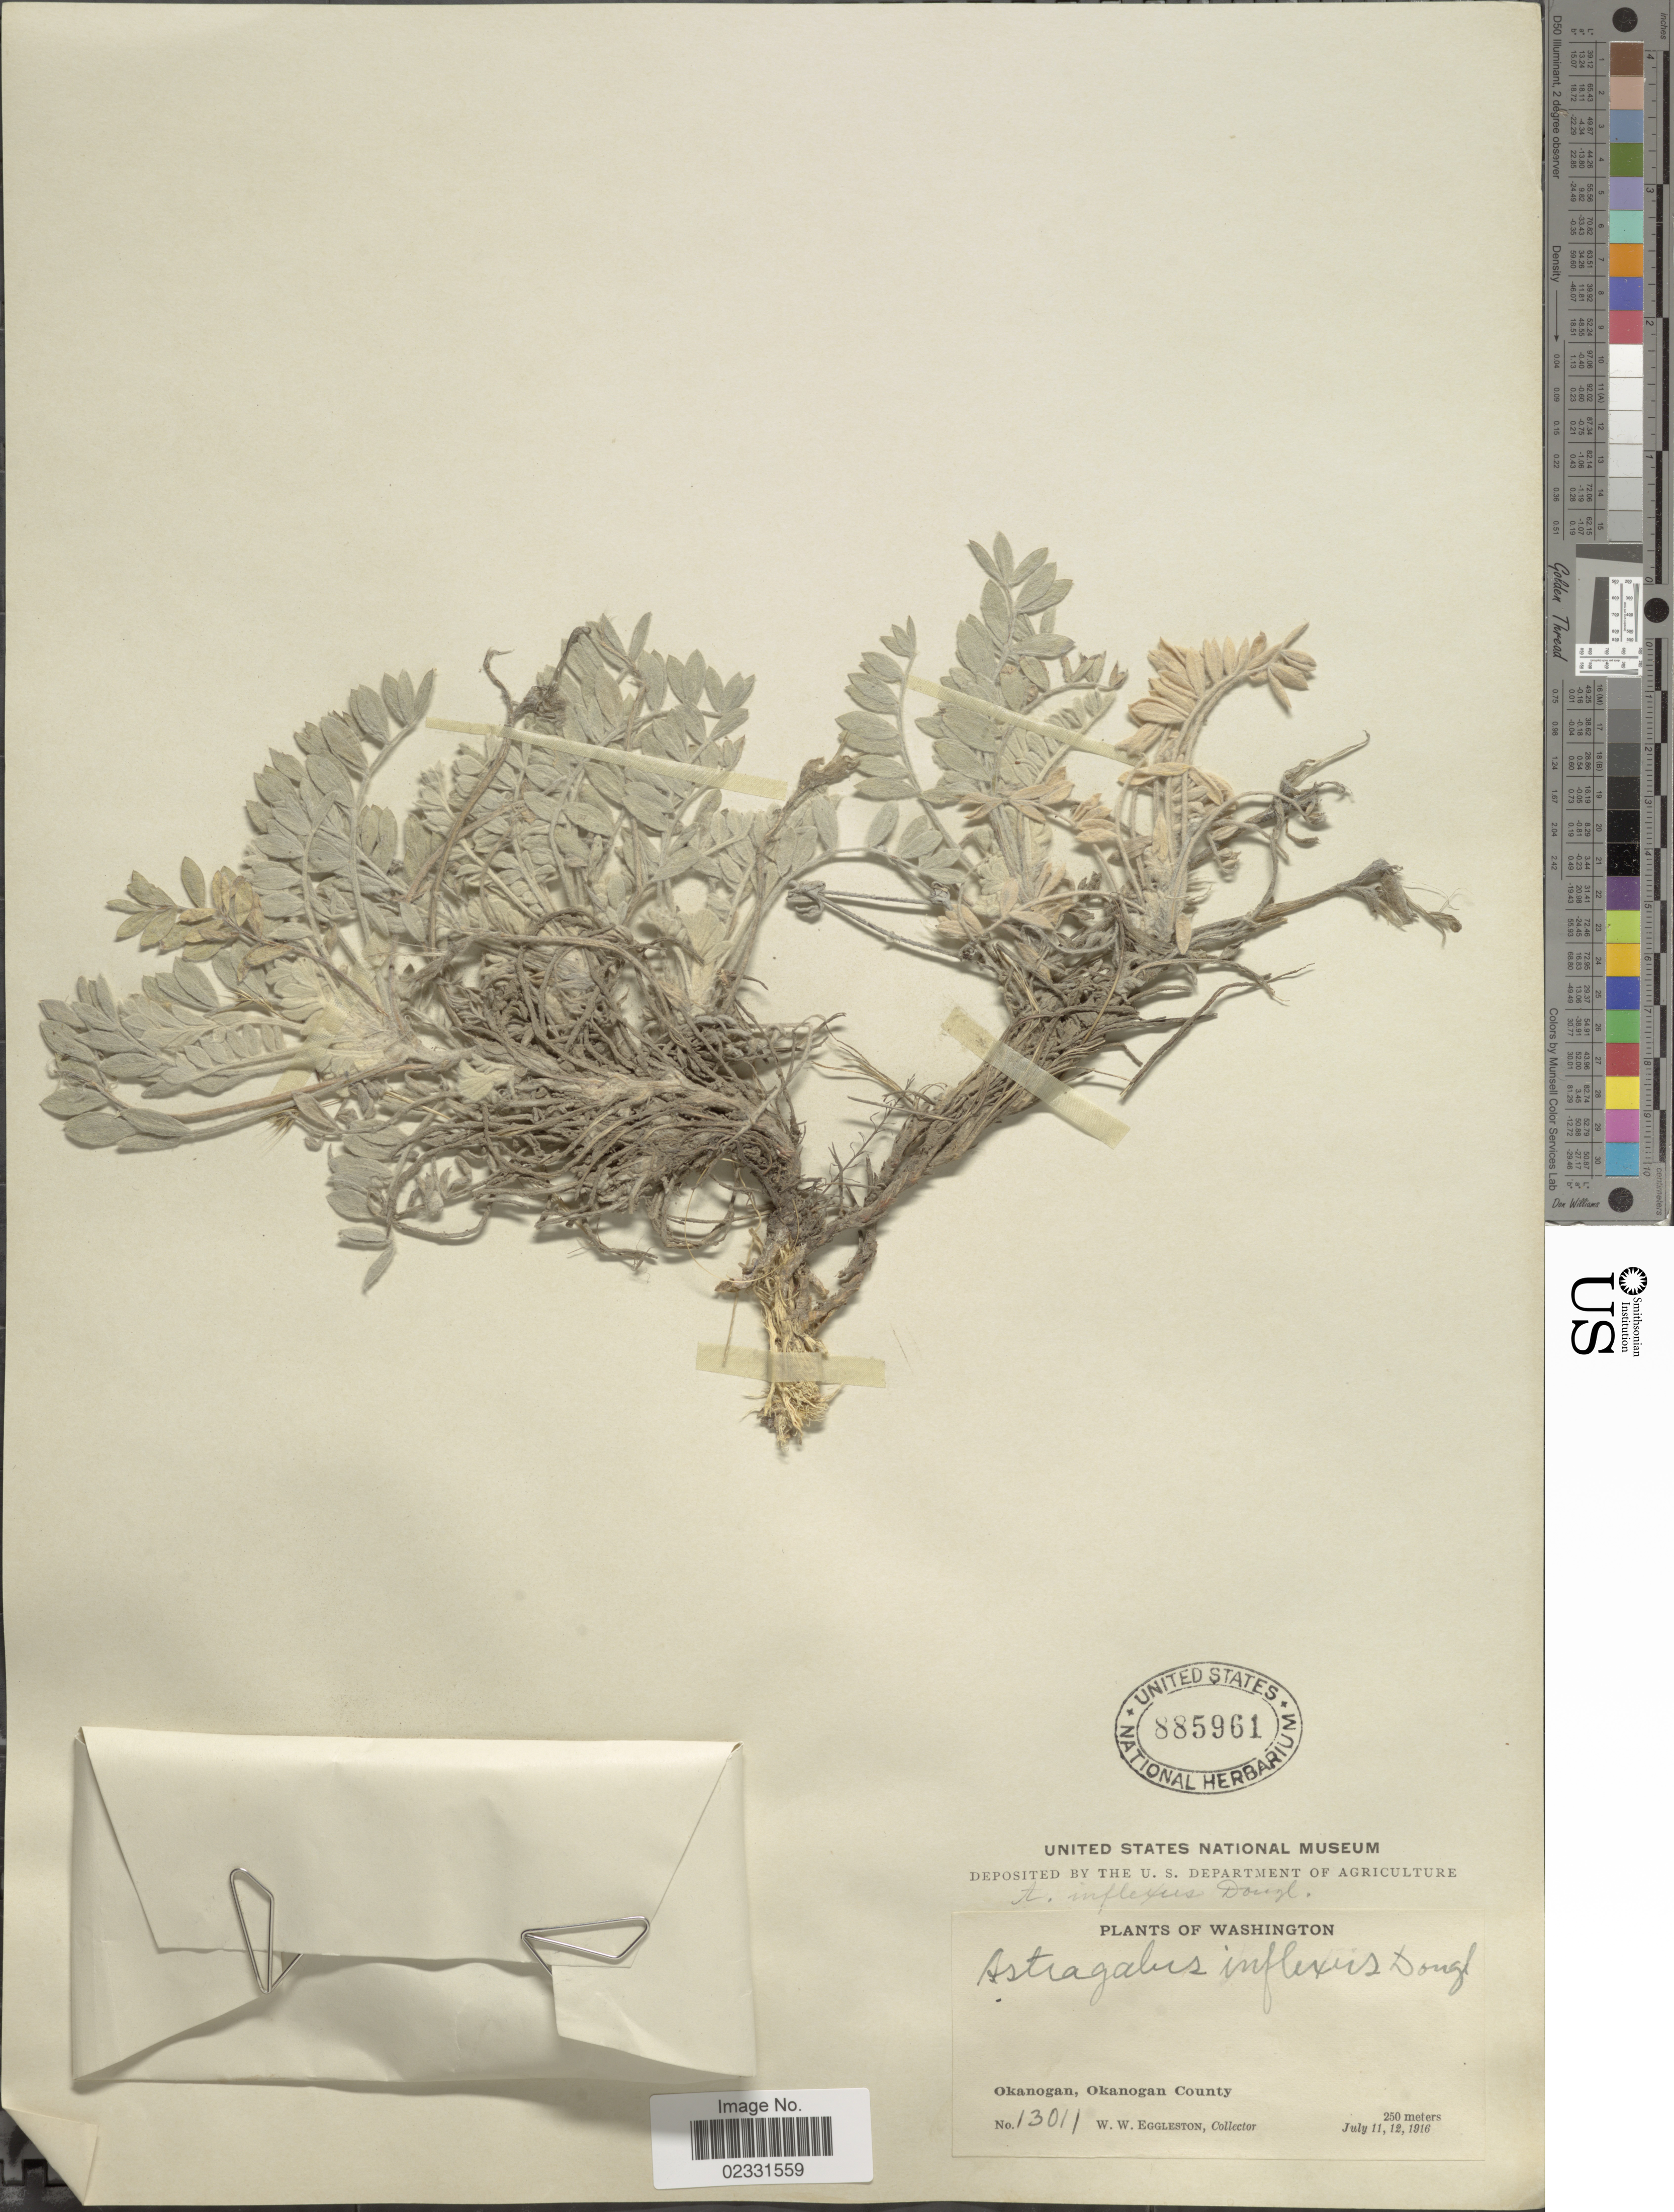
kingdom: Plantae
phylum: Tracheophyta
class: Magnoliopsida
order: Fabales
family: Fabaceae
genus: Astragalus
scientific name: Astragalus inflexus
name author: Douglas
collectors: W. W. Eggleston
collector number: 13011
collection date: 1916-07-11/1916-07-12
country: United States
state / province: Washington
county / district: Okanogan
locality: Okanogan, Okanogan County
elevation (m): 250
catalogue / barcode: US 885961